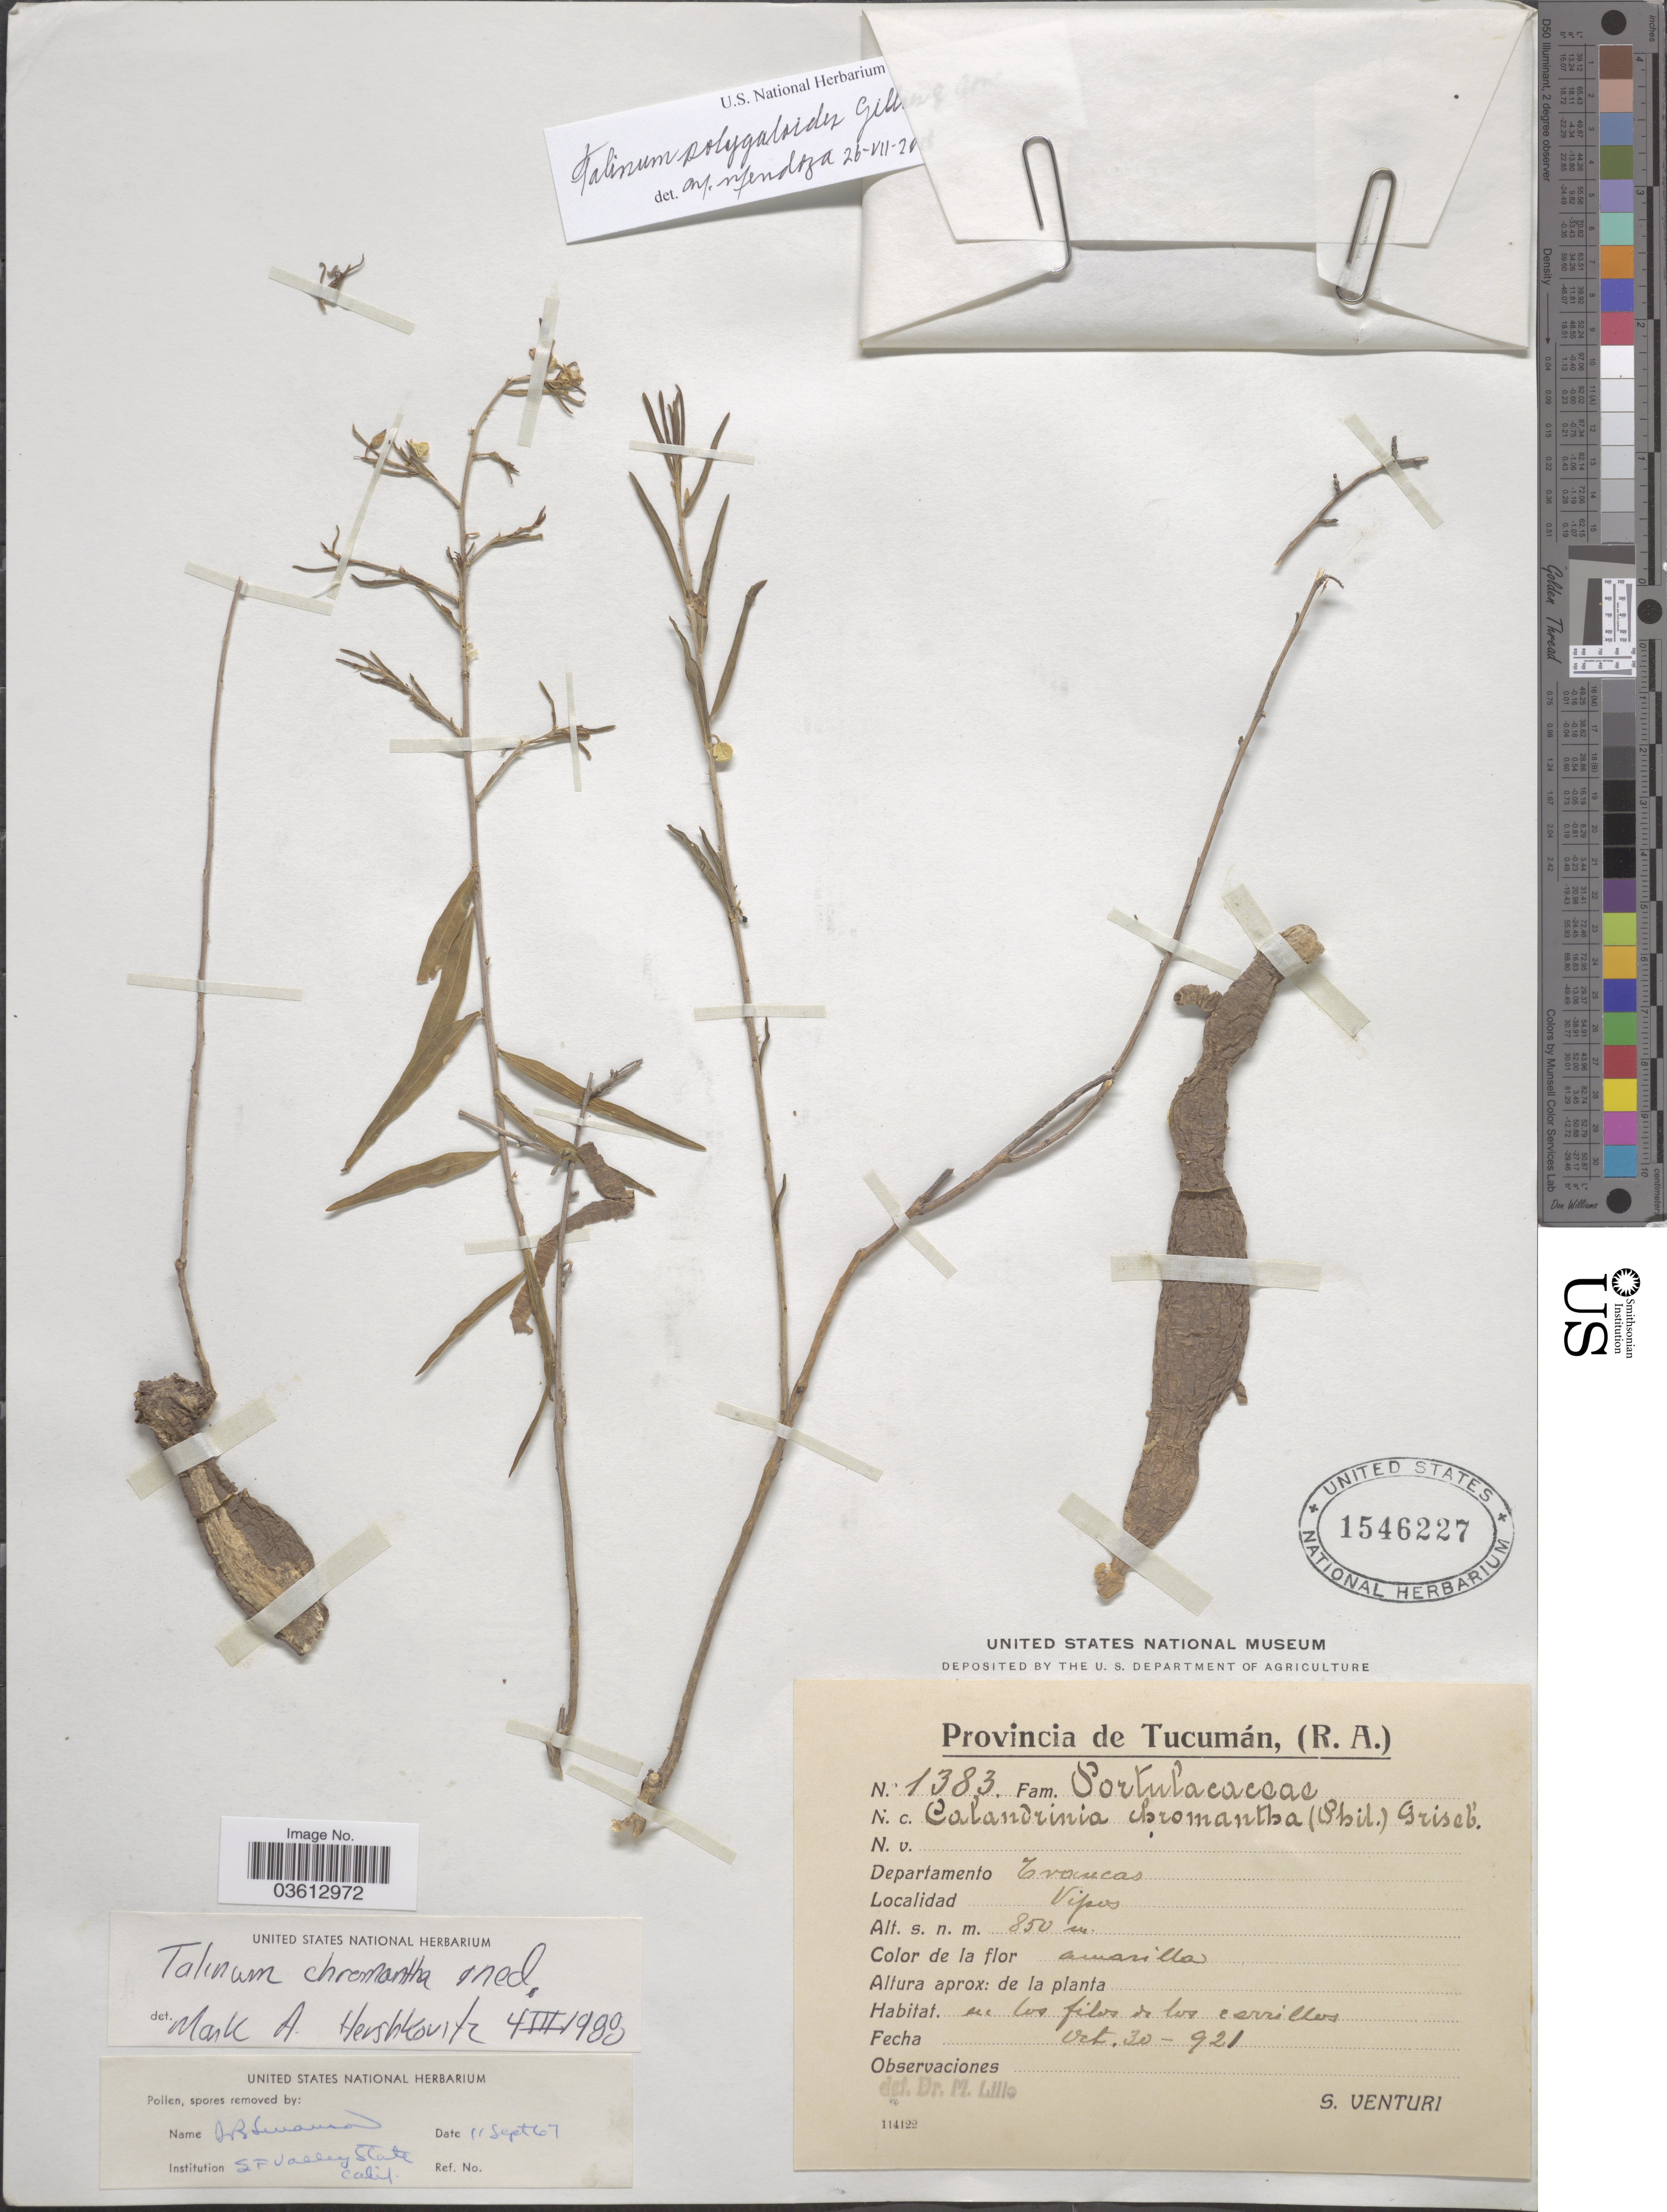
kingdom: Plantae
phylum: Tracheophyta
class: Magnoliopsida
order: Caryophyllales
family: Talinaceae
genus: Talinum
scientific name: Talinum polygaloides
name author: Gillies ex Arn.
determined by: Mendoza, M.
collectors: S. Venturi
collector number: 1383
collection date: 1921-10-30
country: Argentina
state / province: Tucuman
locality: Departamento Trancas. Vipos.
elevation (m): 850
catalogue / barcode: US 1546227